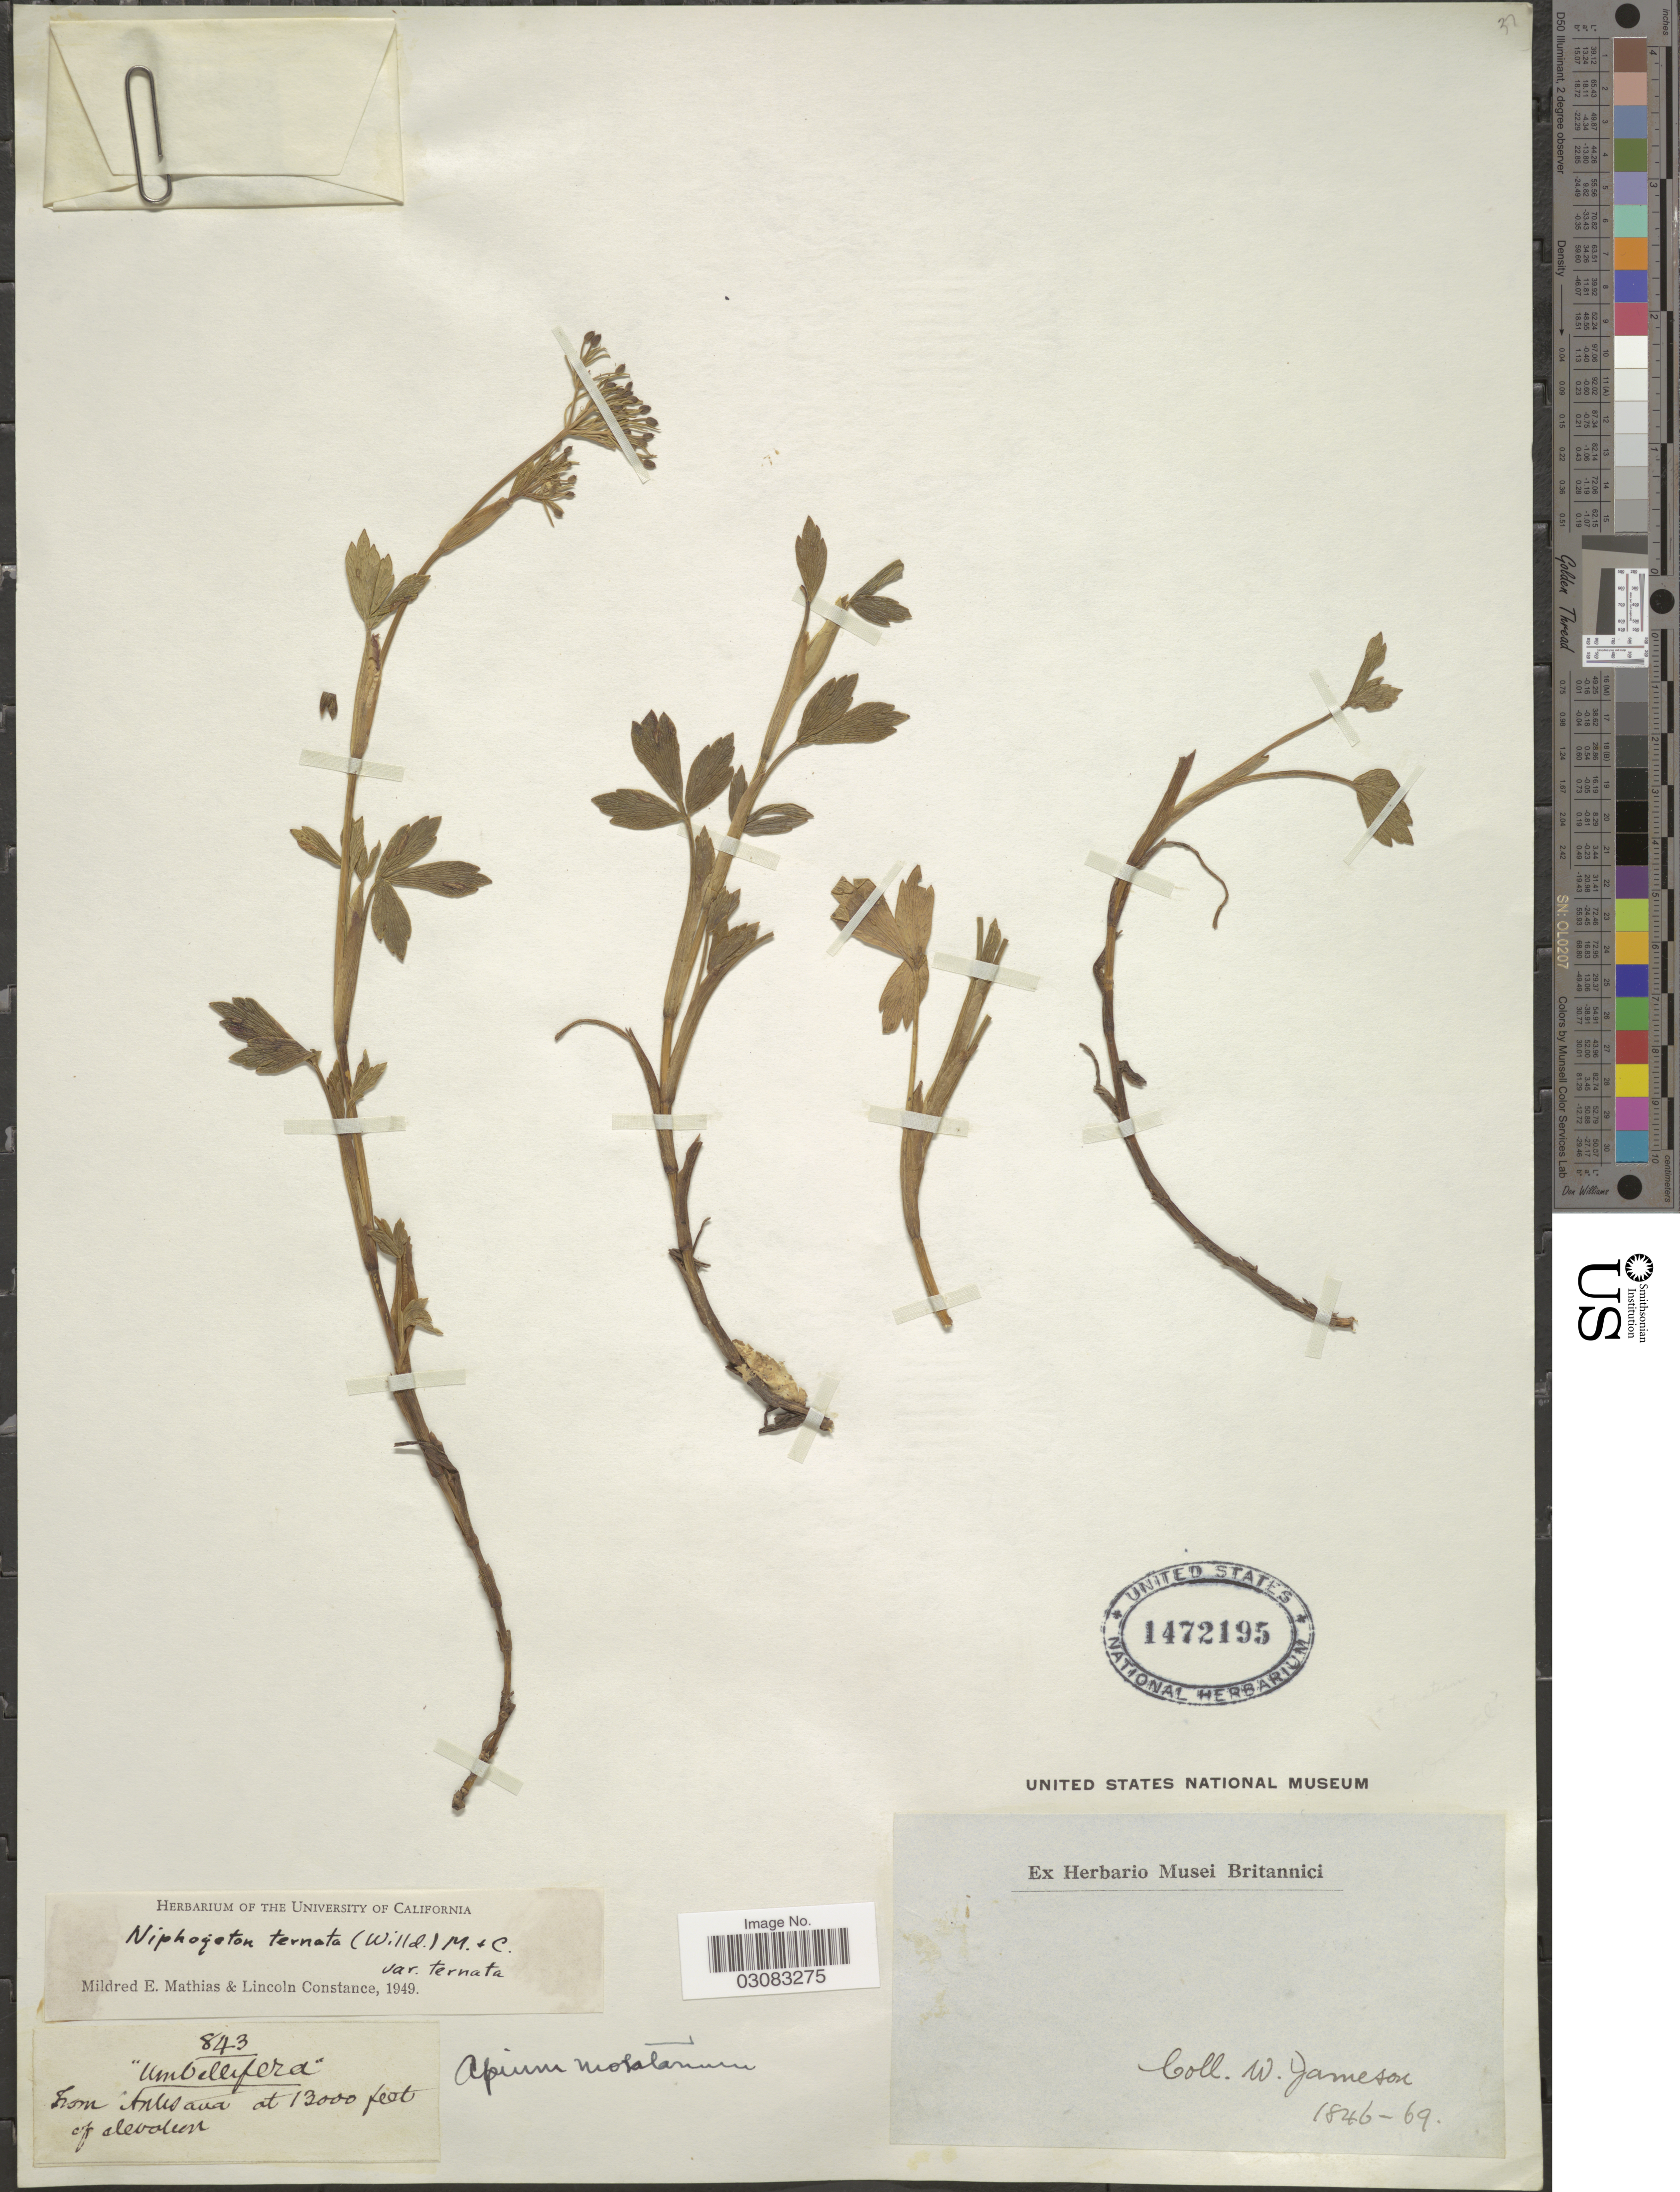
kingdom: Plantae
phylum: Tracheophyta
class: Magnoliopsida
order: Apiales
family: Apiaceae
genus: Niphogeton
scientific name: Niphogeton ternata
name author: (Willd. ex Schltr.) Mathias & Constance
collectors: W. Jameson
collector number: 843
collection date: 1846/1869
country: Ecuador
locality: Antisana.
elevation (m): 3962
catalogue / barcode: US 1472195